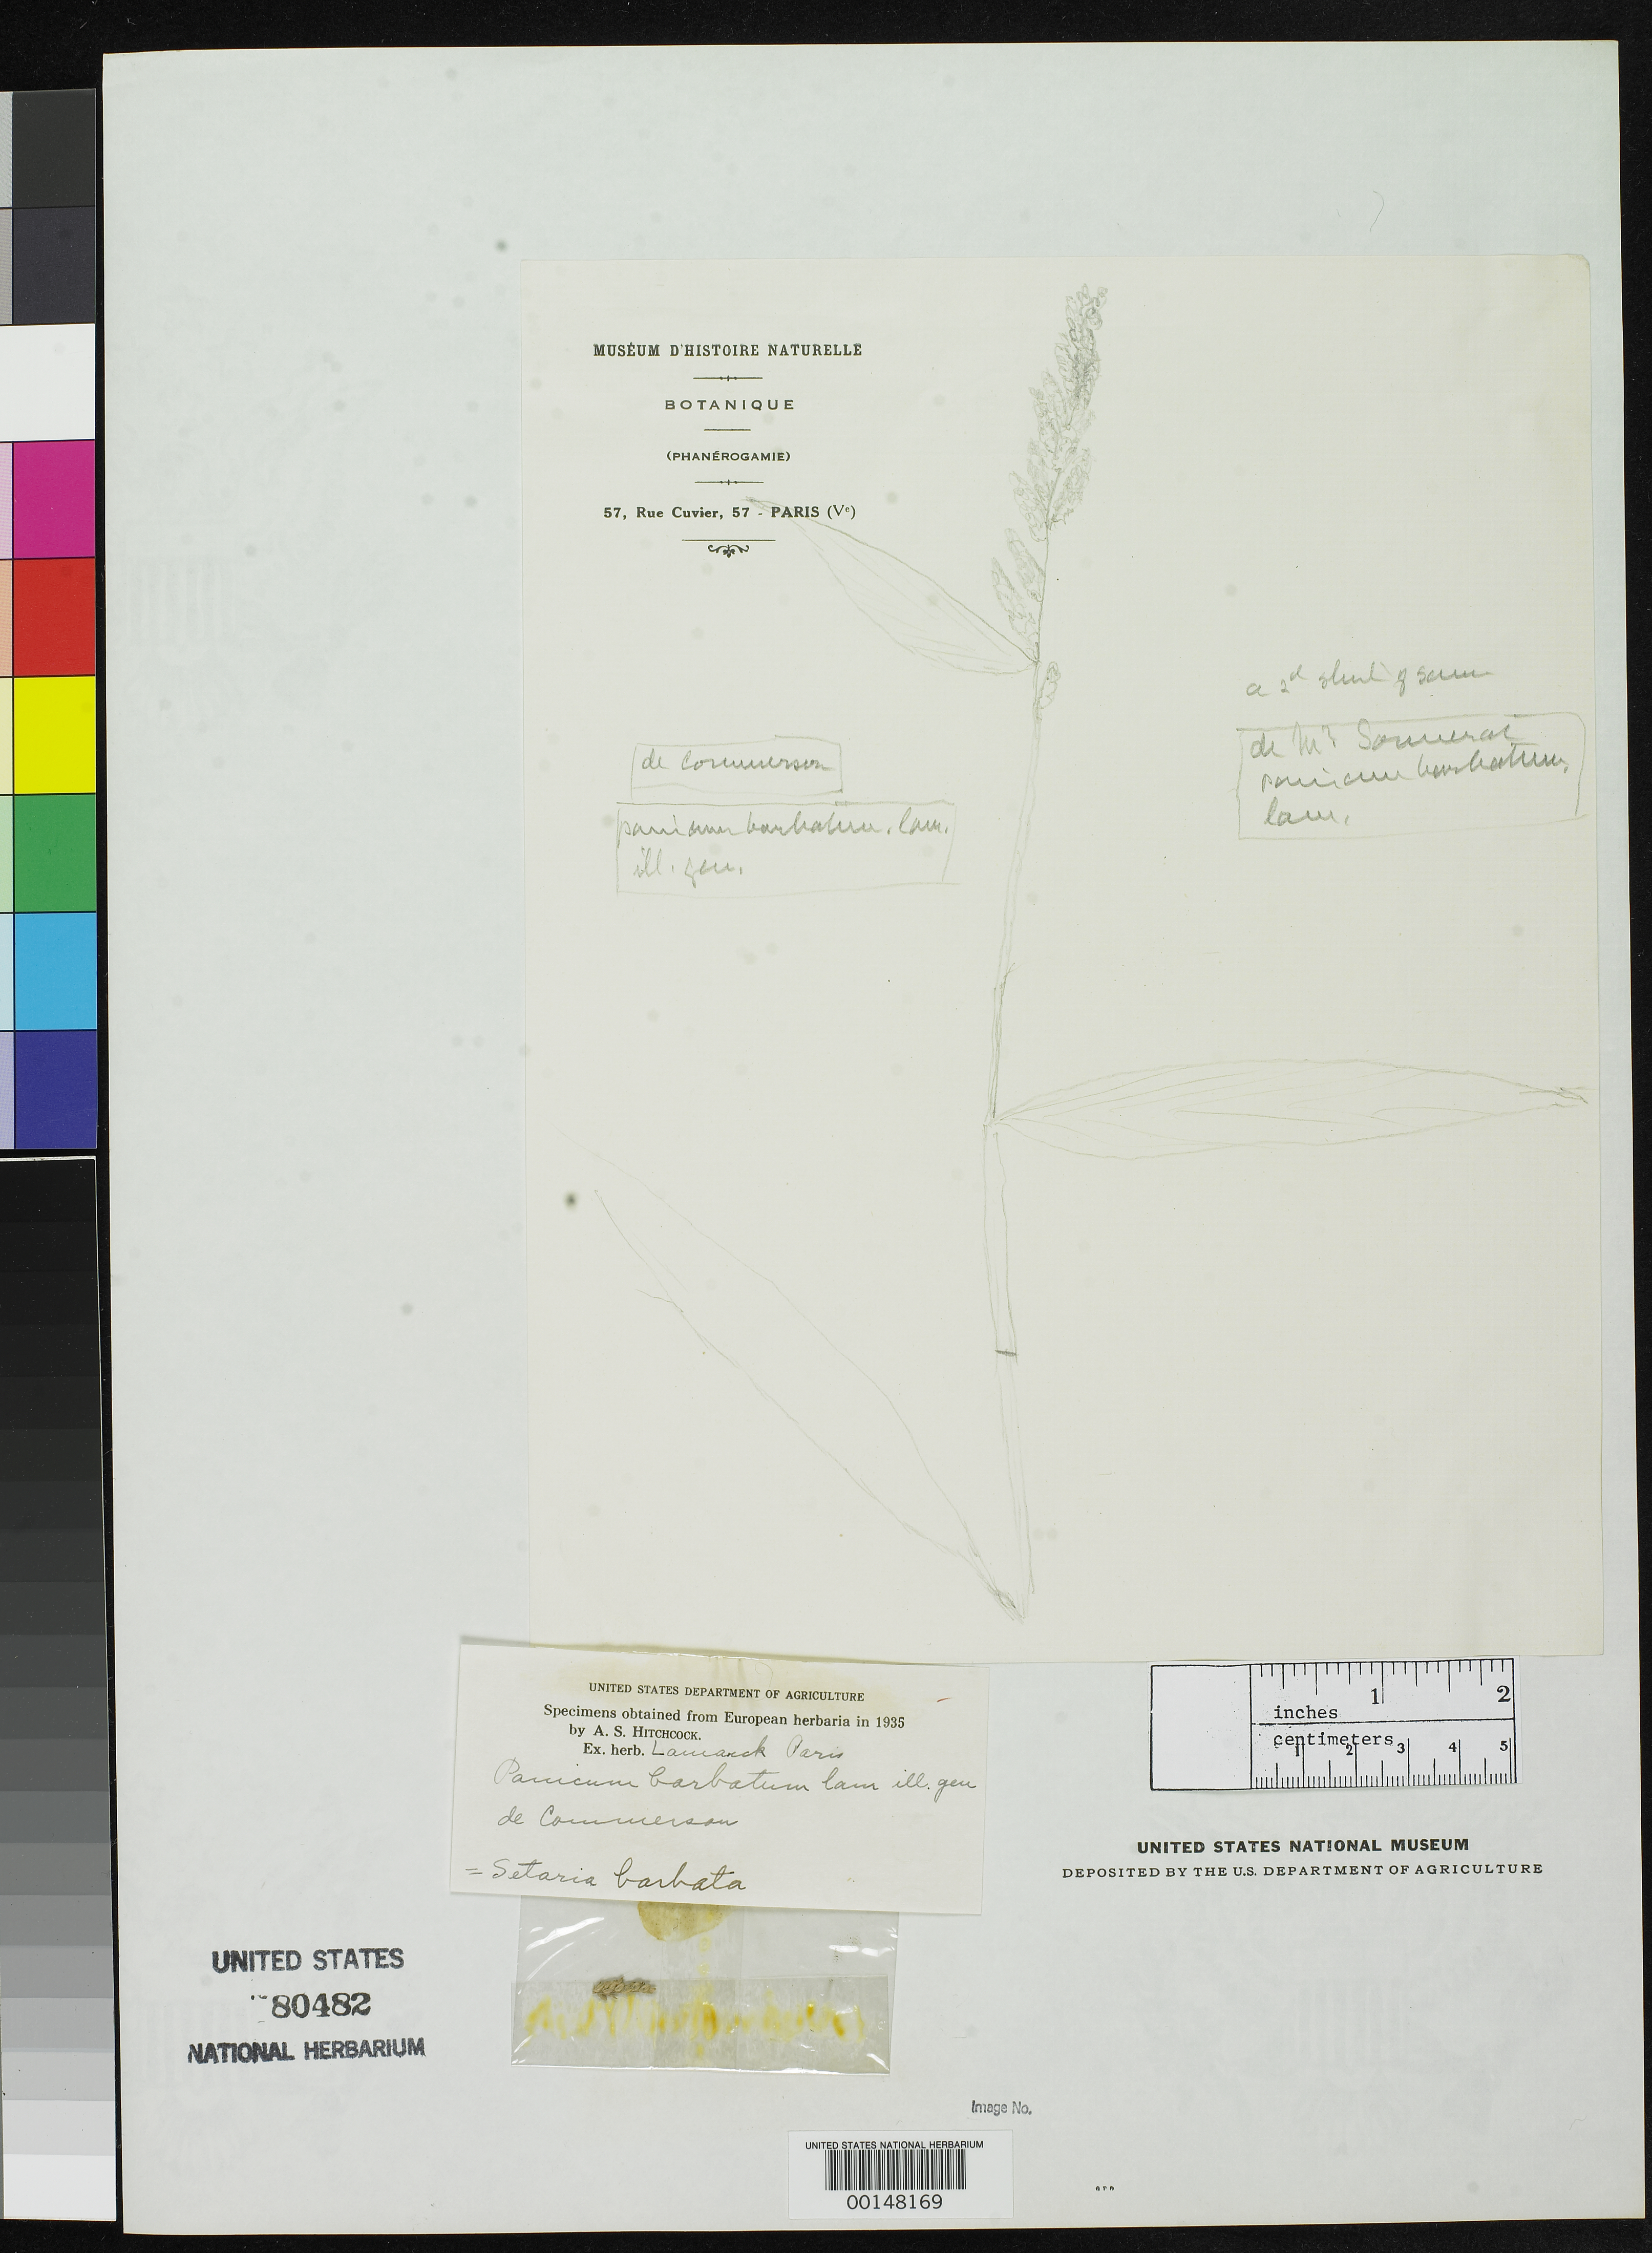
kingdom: Plantae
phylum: Tracheophyta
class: Liliopsida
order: Poales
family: Poaceae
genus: Panicum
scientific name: Panicum barbatum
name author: Lam.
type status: Type Fragment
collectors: P. Commerson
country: Seychelles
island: Aldabra Atoll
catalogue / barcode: US 80482